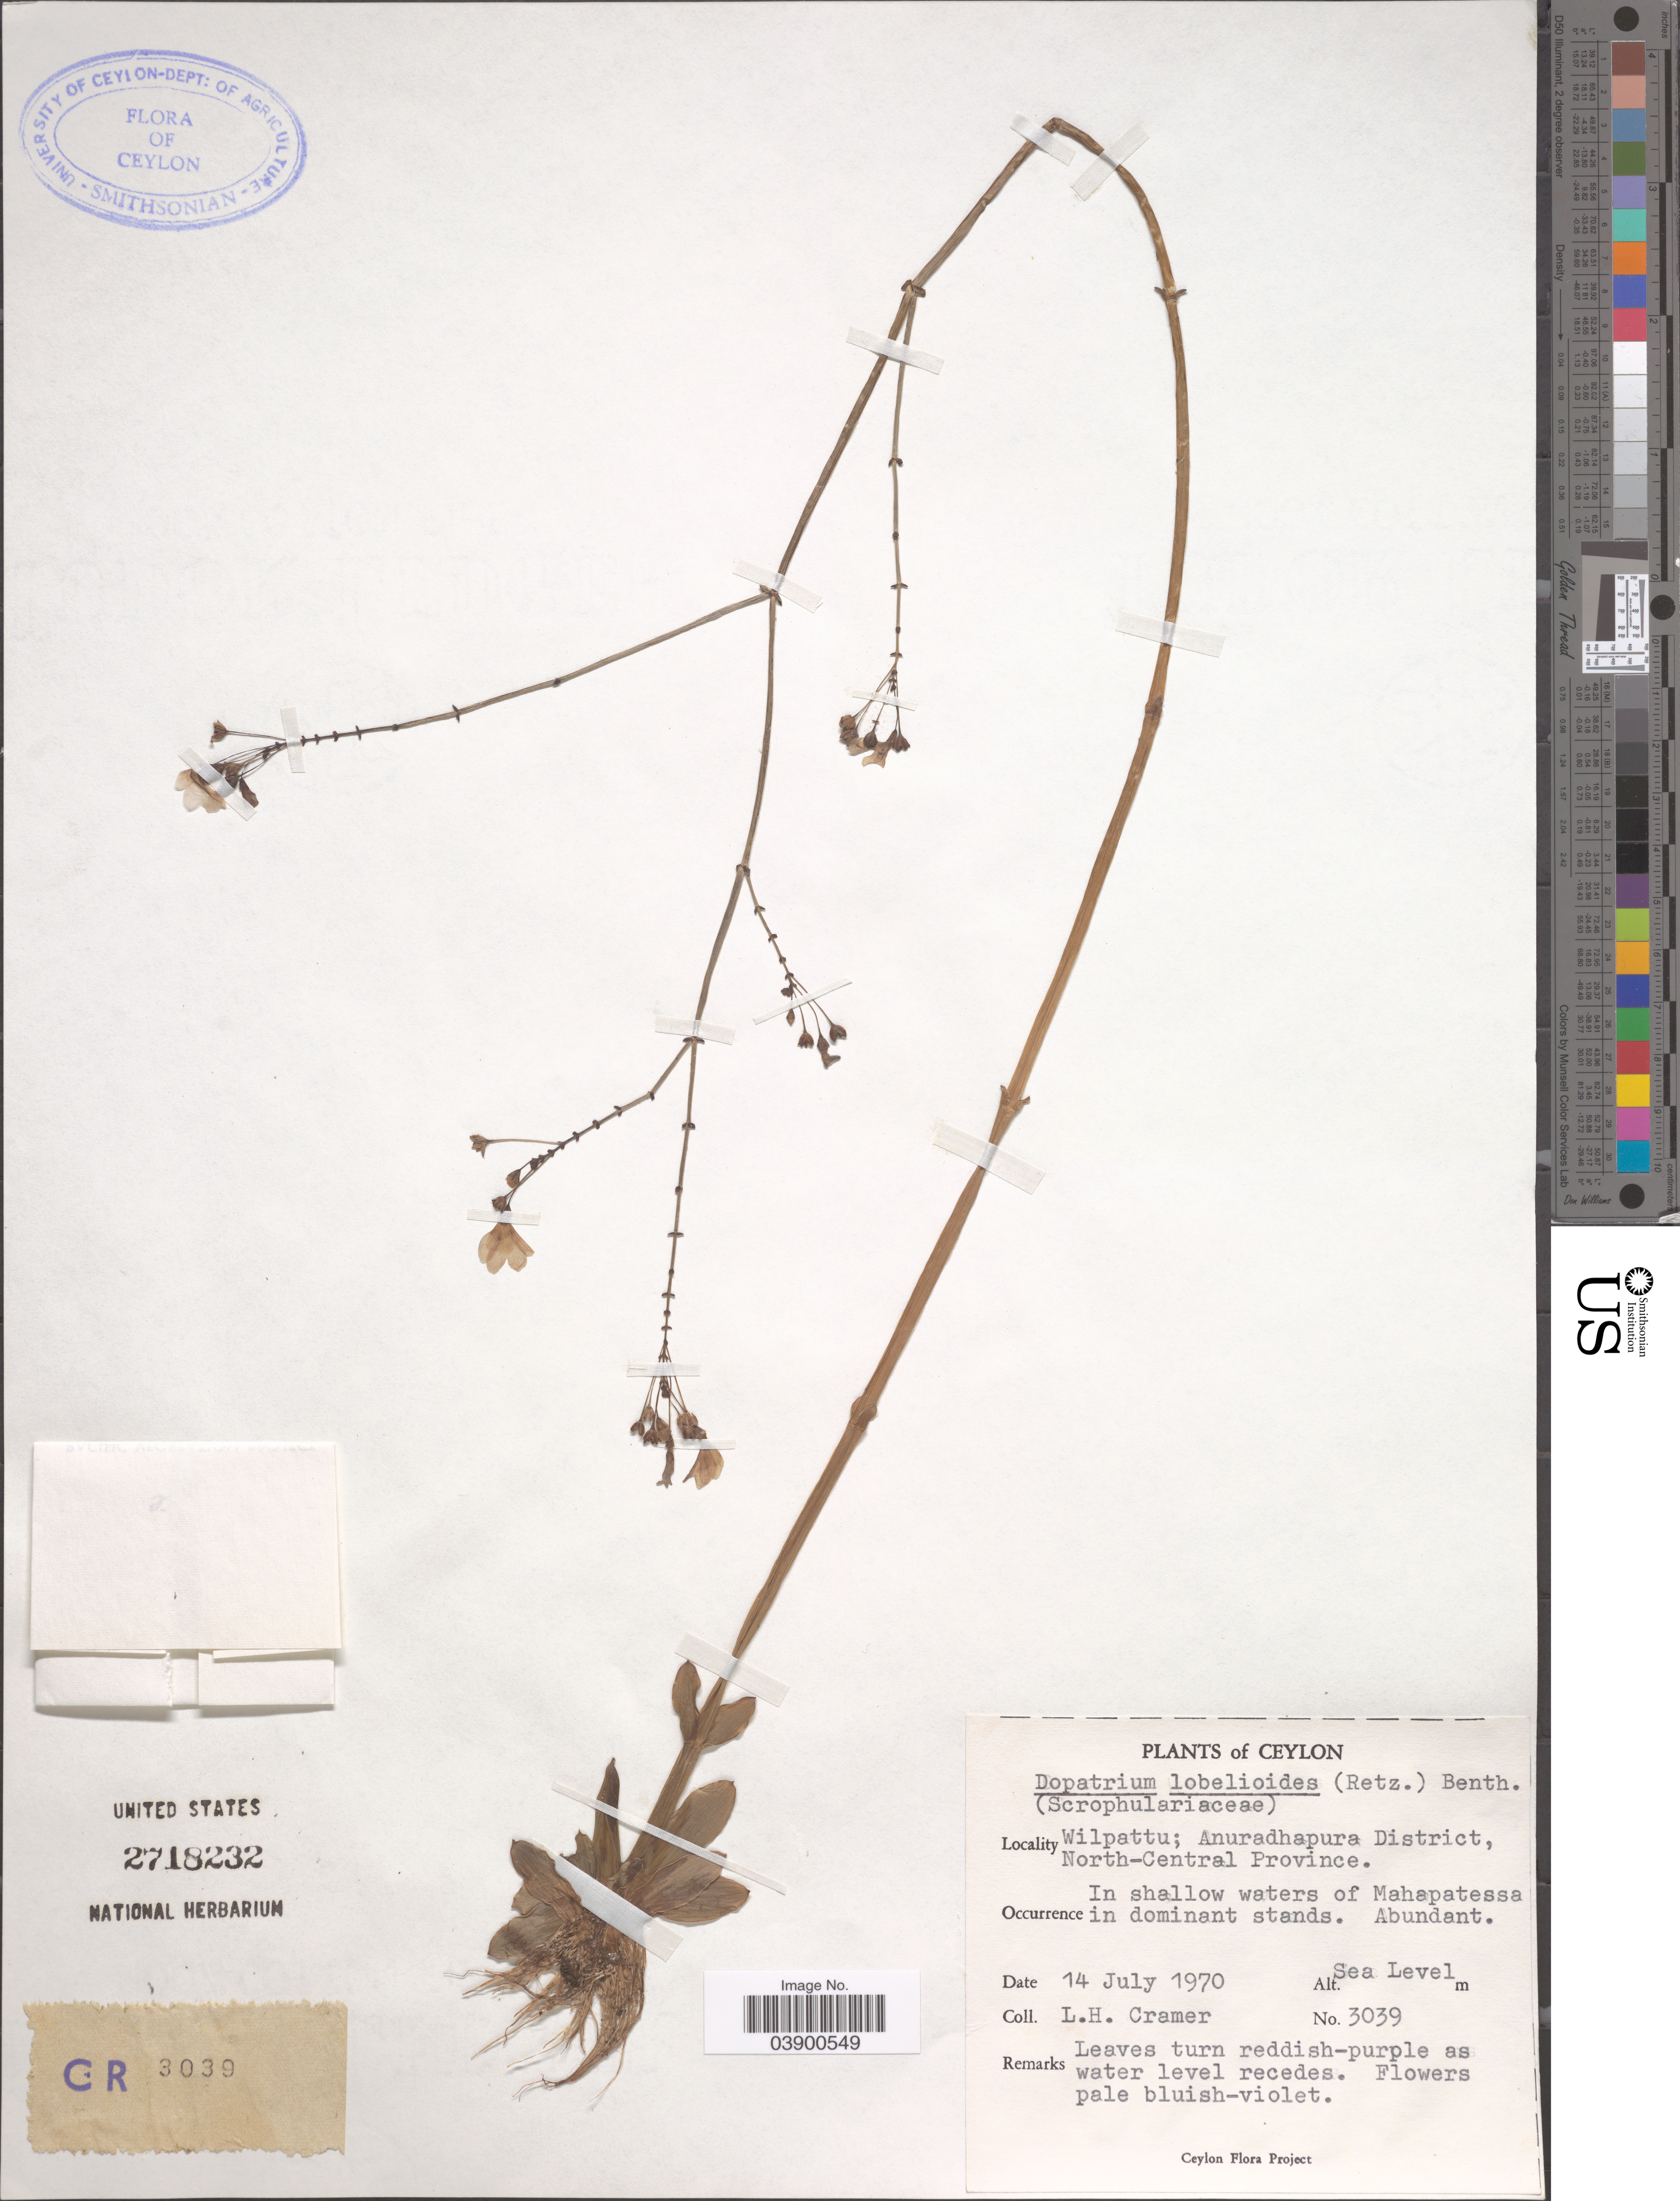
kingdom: Plantae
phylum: Tracheophyta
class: Magnoliopsida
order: Lamiales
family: Plantaginaceae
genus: Dopatrium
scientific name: Dopatrium lobelioides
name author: (Retz.) Benth.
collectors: L. H. Cramer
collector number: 3039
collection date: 1970-07-14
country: Sri Lanka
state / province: North Central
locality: Wilpatu; Anuradhapura District. In shallow waters of Mahapatessa in dominant stands.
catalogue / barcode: US 2718232